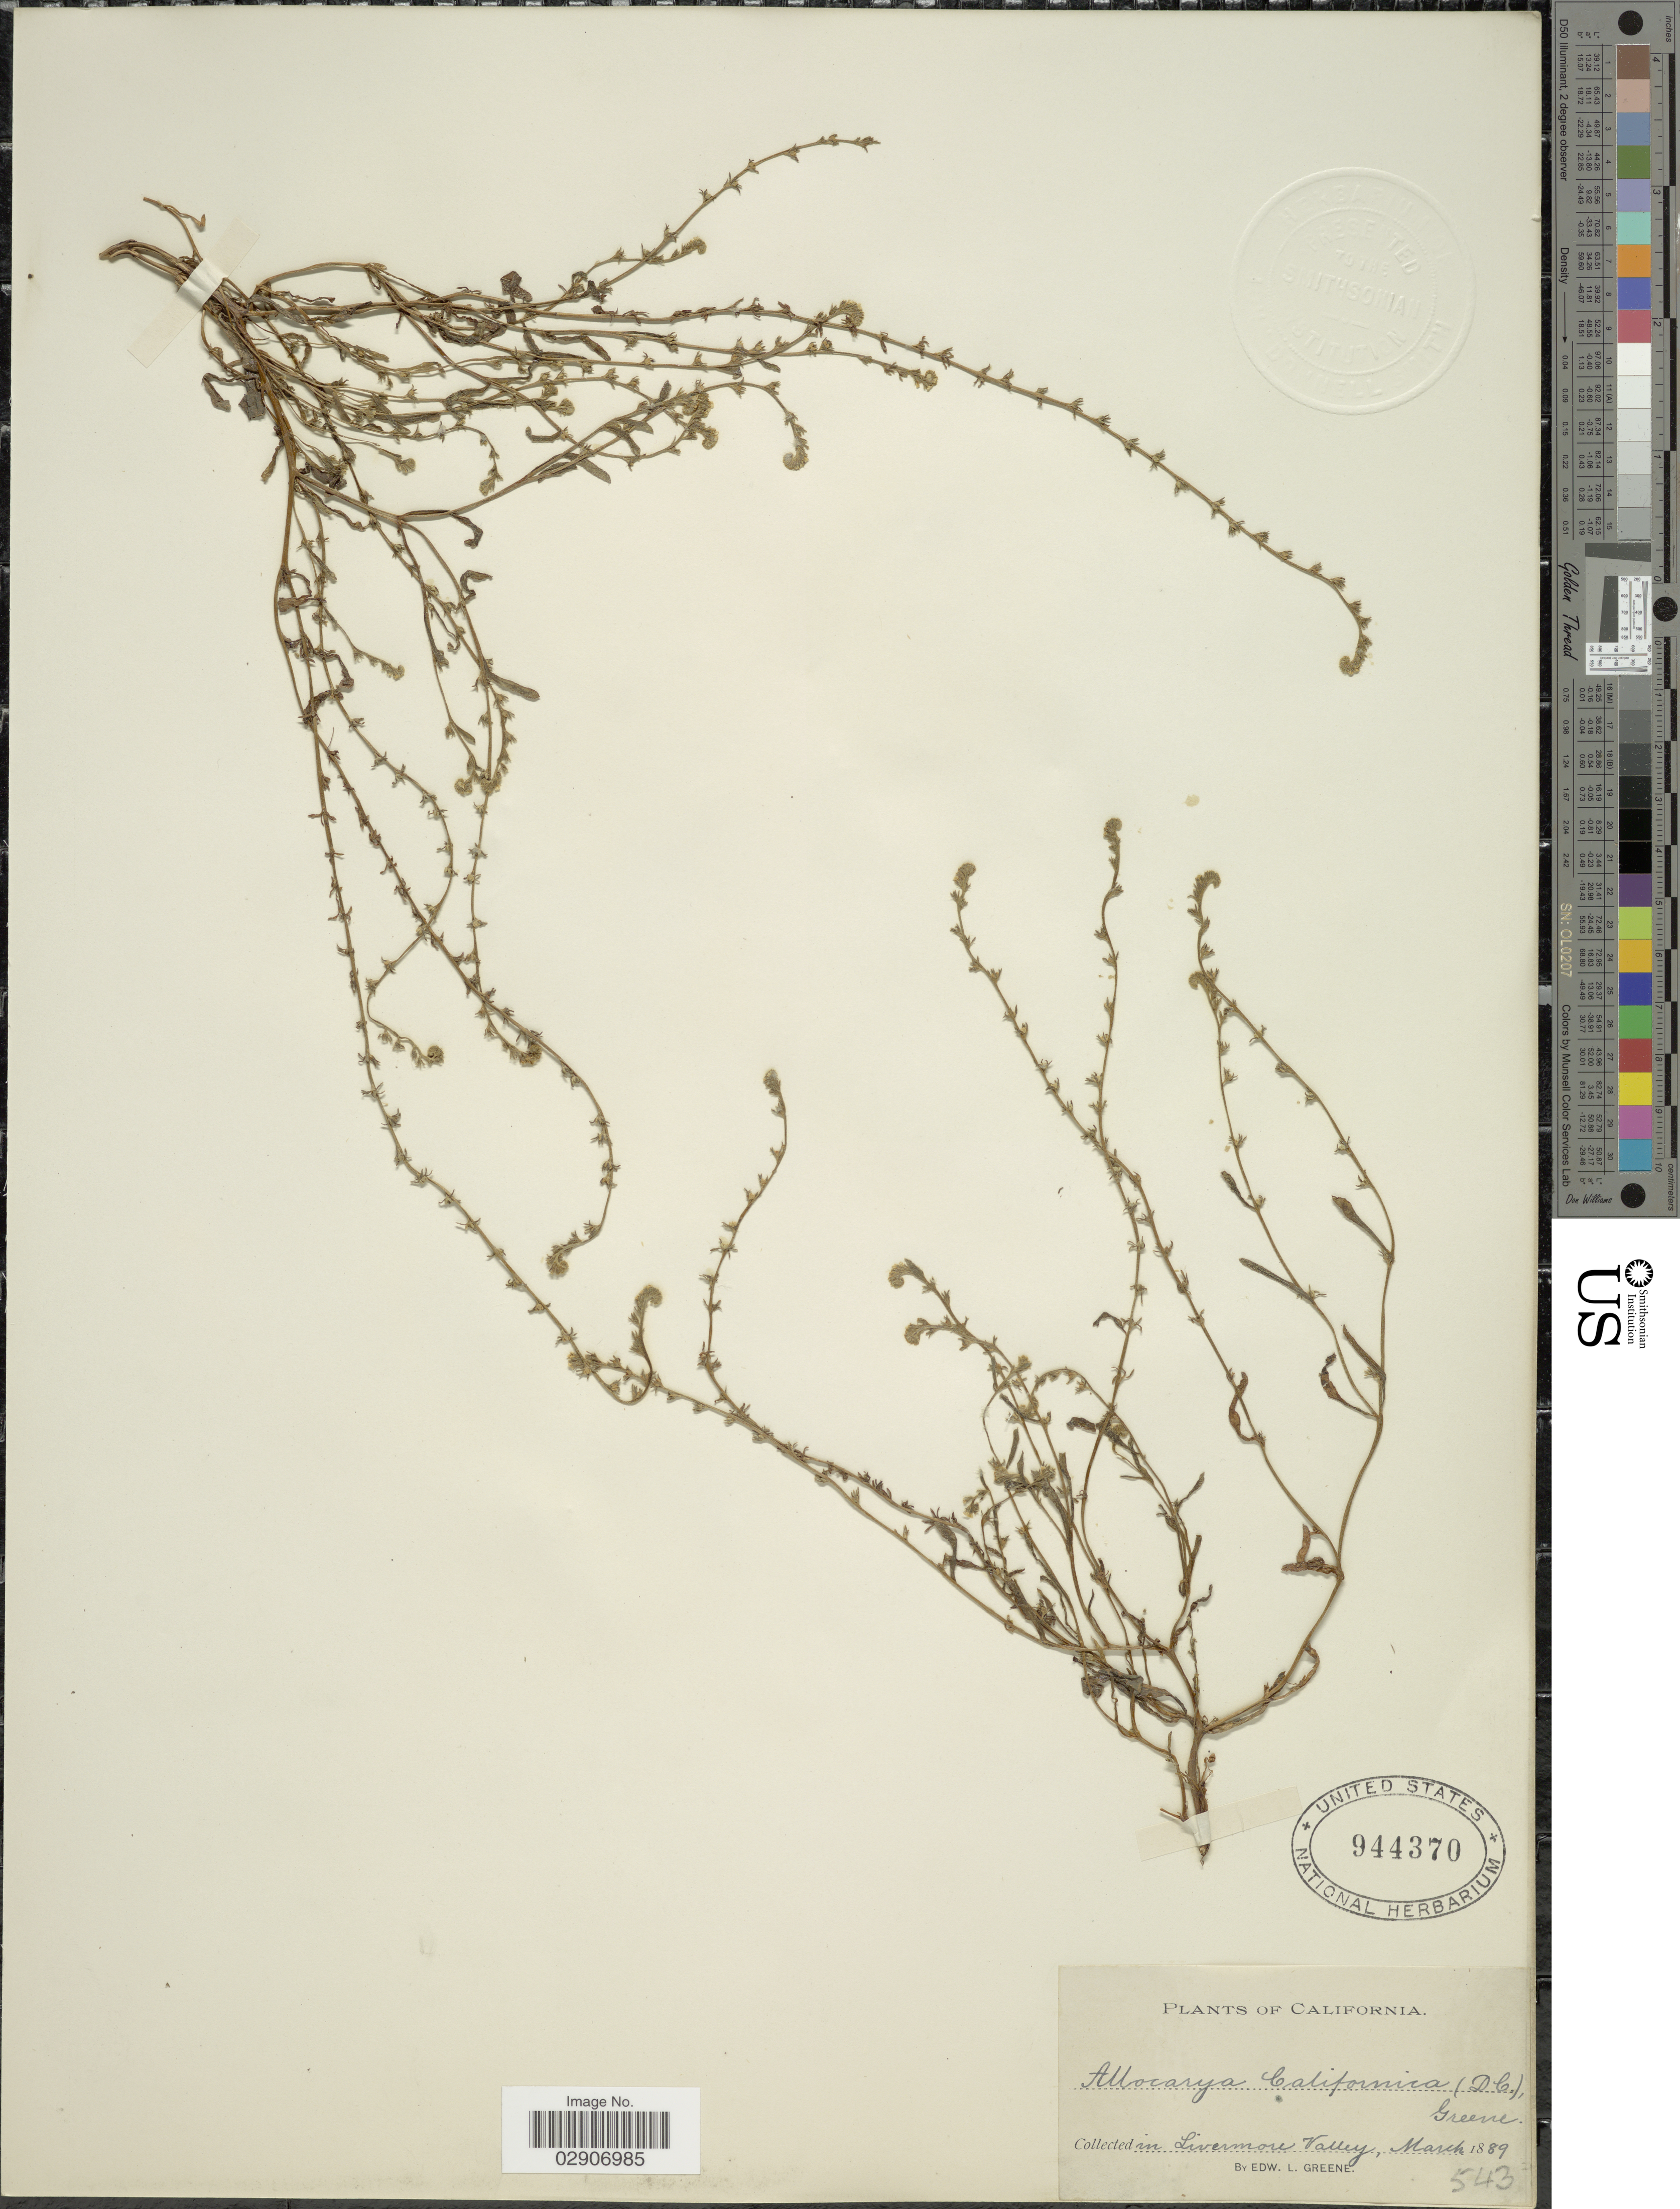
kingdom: Plantae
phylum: Tracheophyta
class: Magnoliopsida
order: Boraginales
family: Boraginaceae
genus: Plagiobothrys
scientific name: Plagiobothrys scouleri var. scouleri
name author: (Hook. & Arn.) I.M. Johnst.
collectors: E. L. Greene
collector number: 543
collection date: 1889-03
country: United States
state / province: California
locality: In Livermore Valley.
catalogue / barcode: US 944370